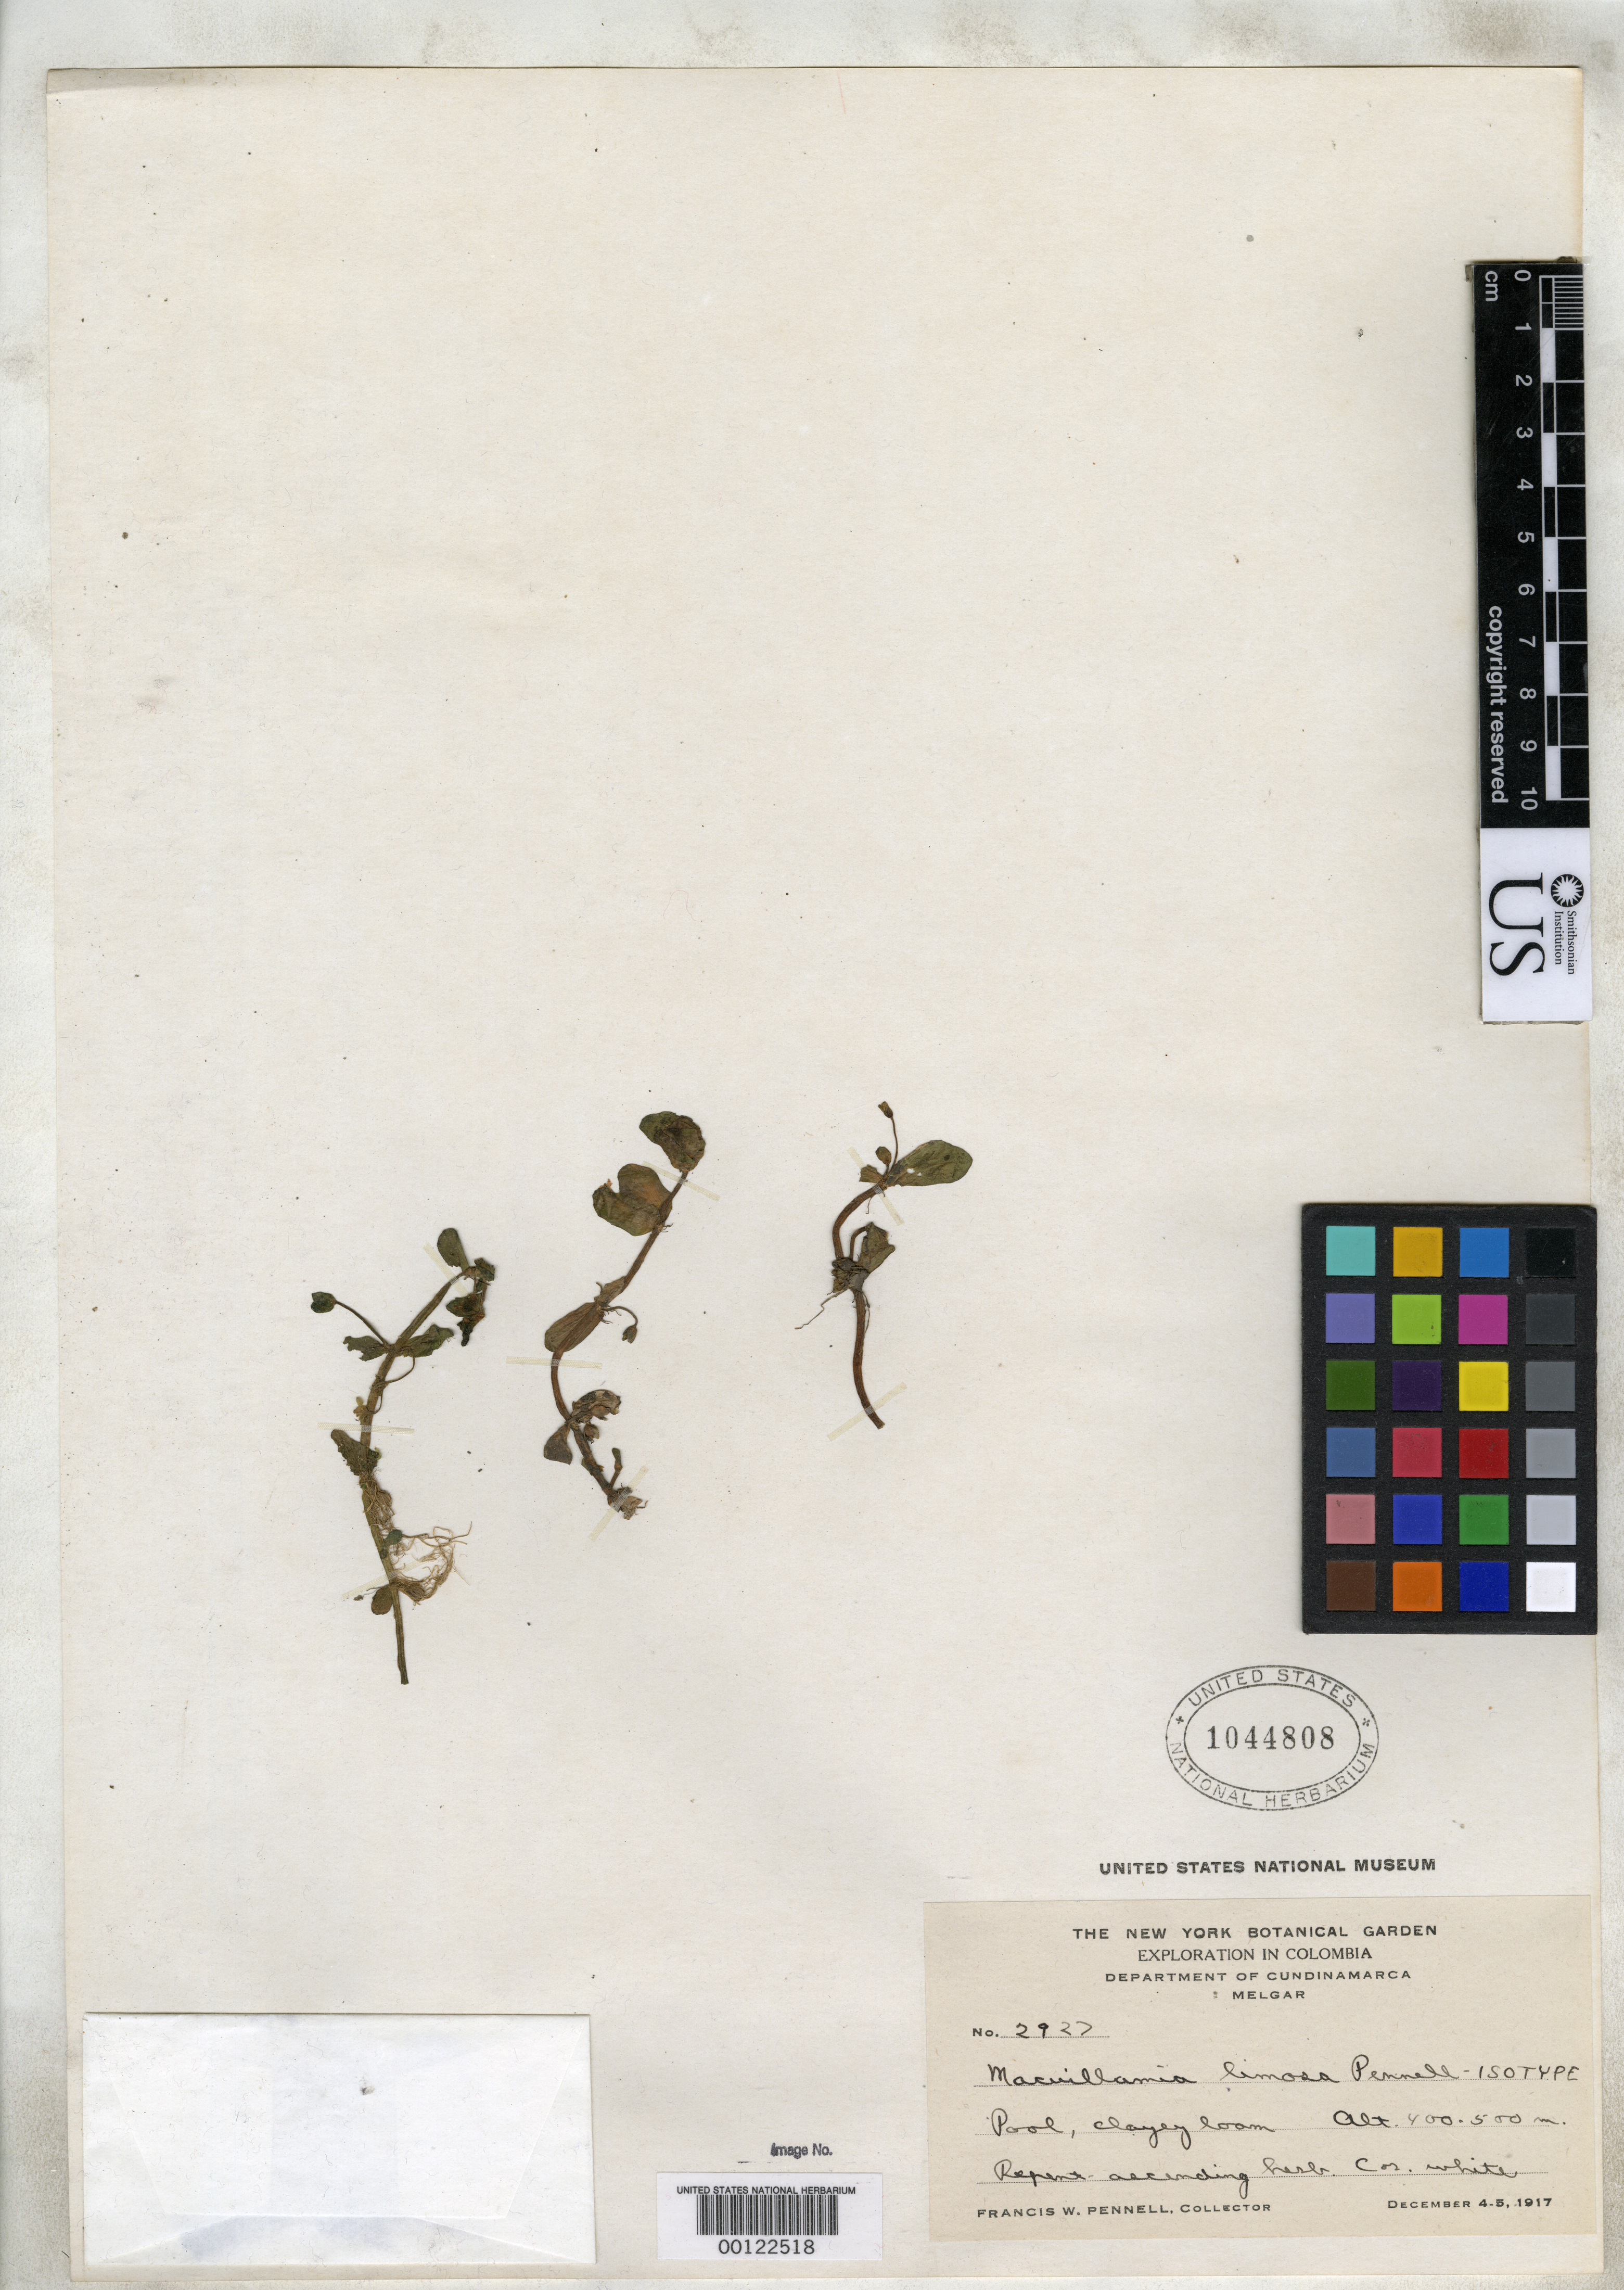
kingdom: Plantae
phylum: Tracheophyta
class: Magnoliopsida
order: Lamiales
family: Plantaginaceae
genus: Macuillamia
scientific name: Macuillamia limosa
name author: Pennell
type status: Isotype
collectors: F. W. Pennell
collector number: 2927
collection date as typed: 04 Dec 1917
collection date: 1917-12-04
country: Colombia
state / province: Cundinamarca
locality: Melgar.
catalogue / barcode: US 1044808